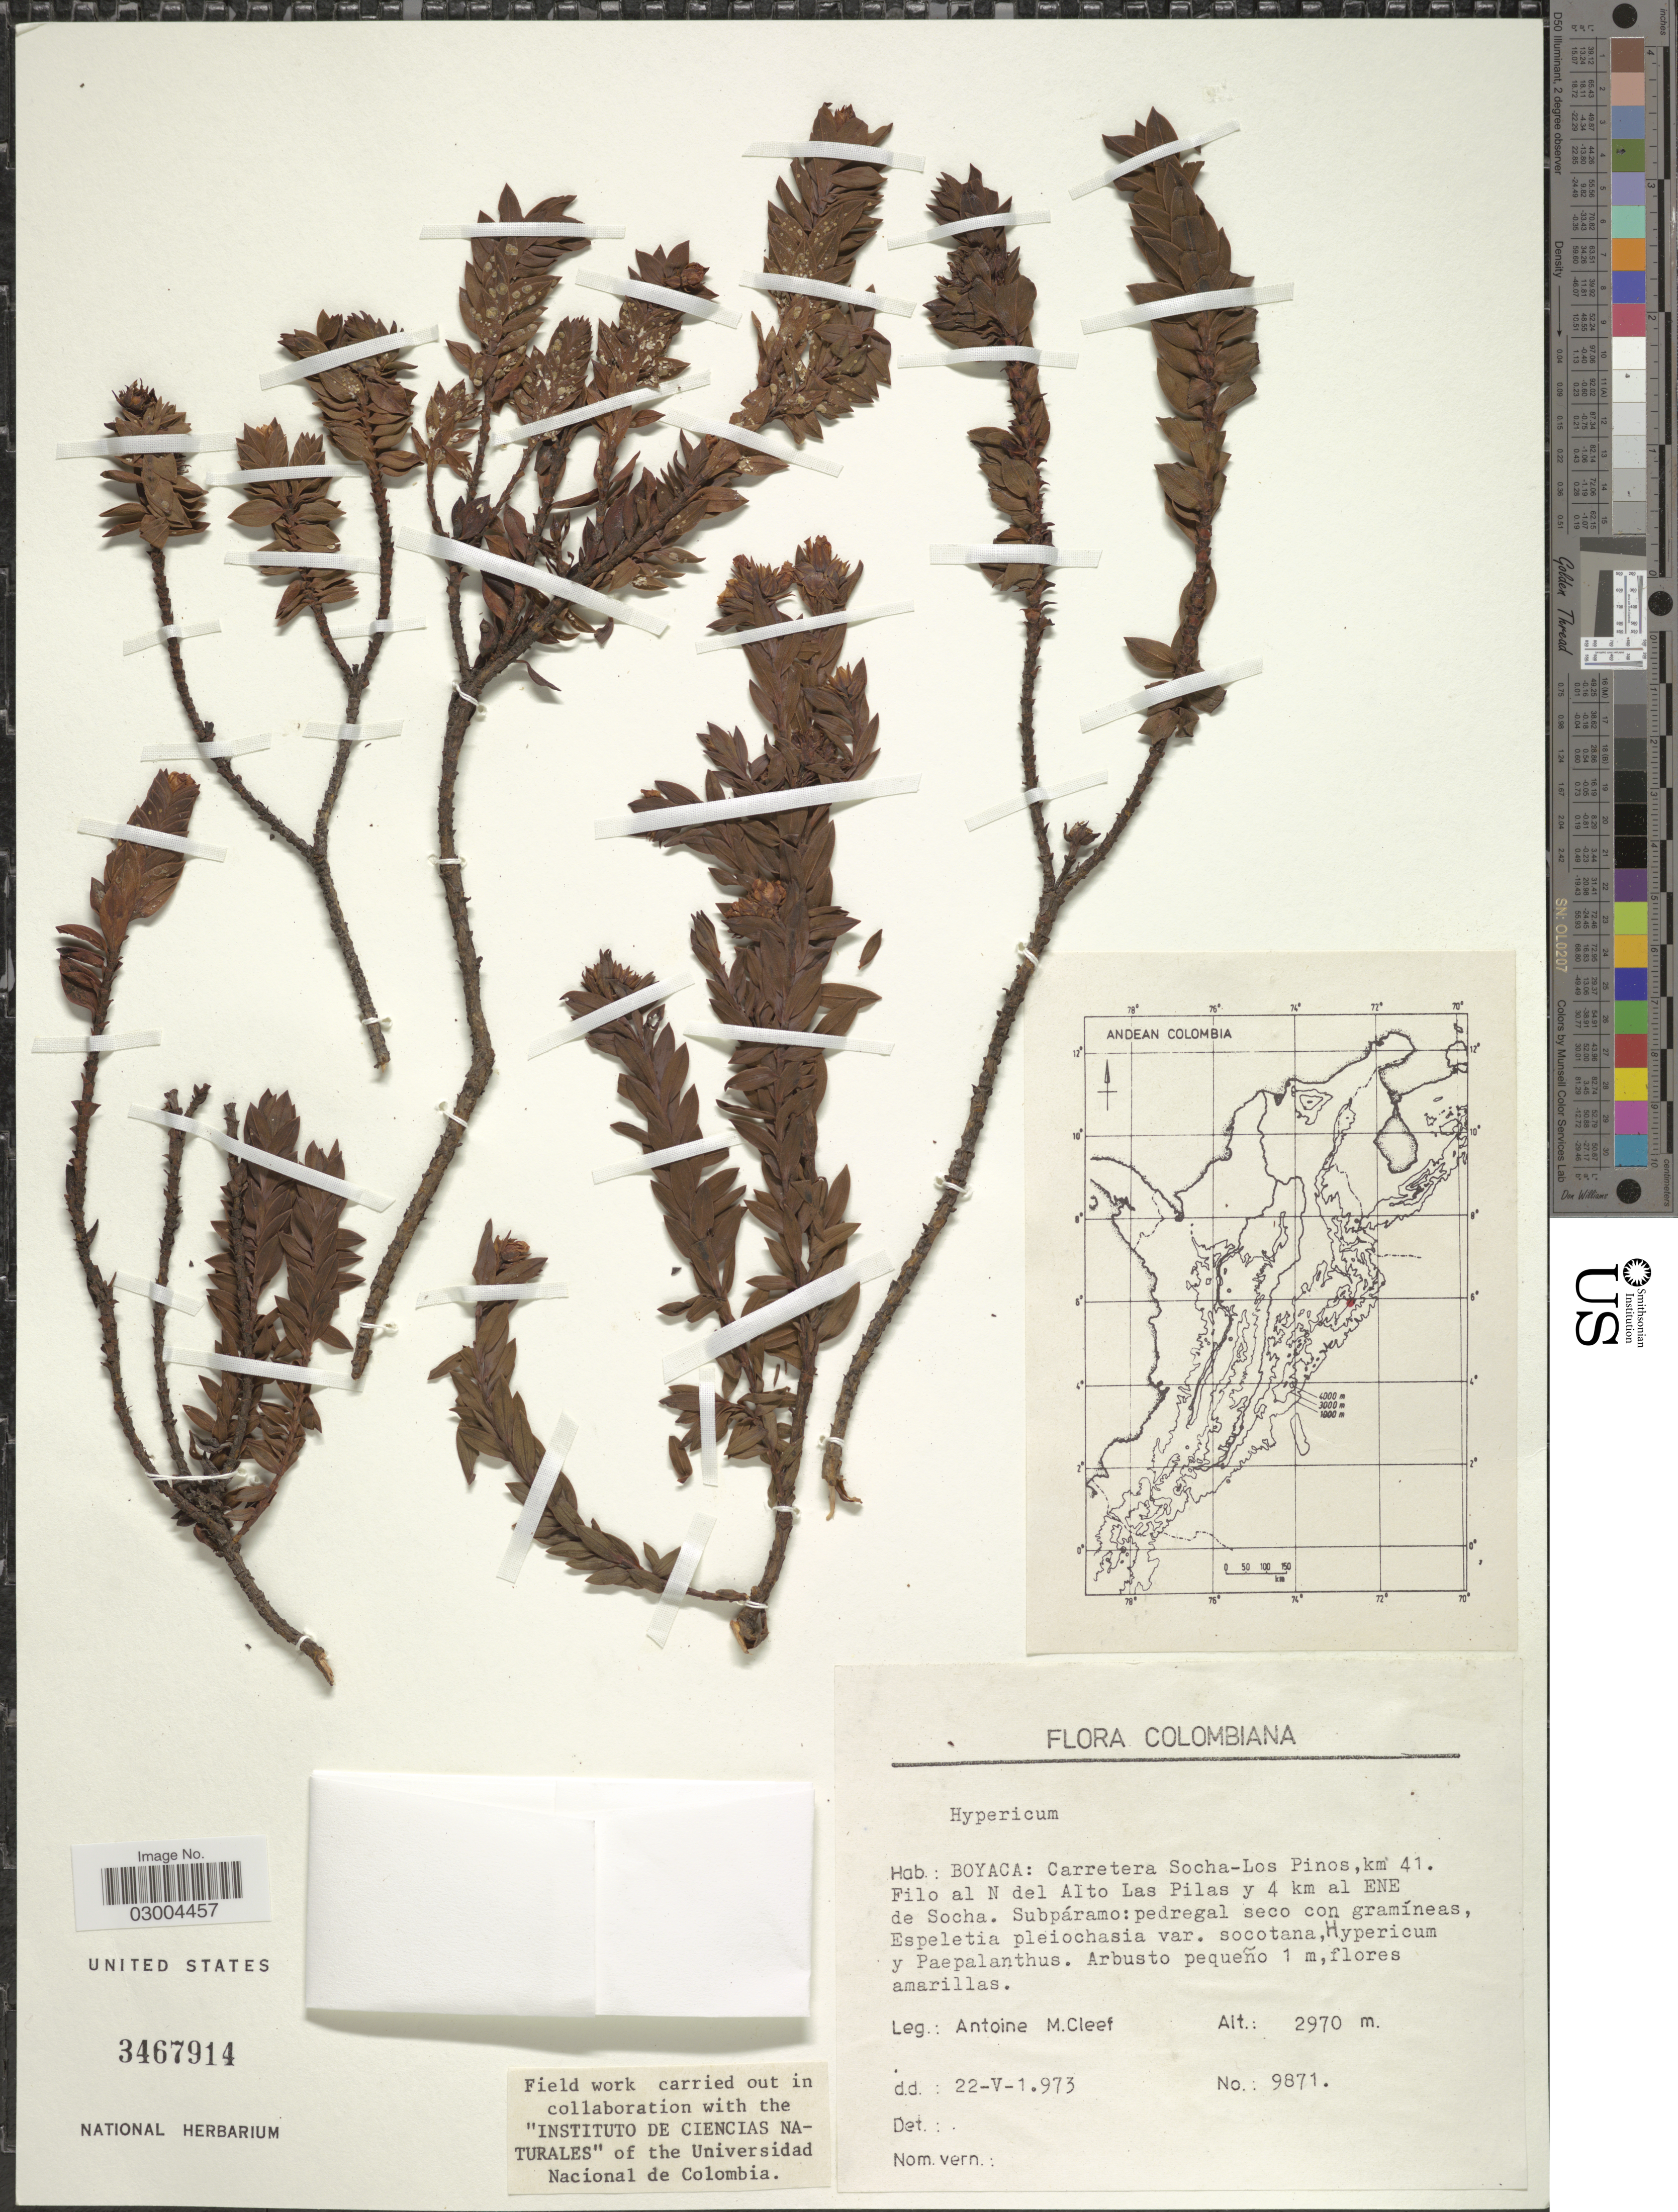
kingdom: Plantae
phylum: Tracheophyta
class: Magnoliopsida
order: Malpighiales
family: Hypericaceae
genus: Hypericum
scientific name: Hypericum sp.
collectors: A. M. Cleef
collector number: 9871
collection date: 1973-05-22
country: Colombia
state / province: Boyacá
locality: Carretera Socha-Los Pinos, km 41. Filo al N del Alto Las Pilas y 4 km al ENE de Socha.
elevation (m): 2970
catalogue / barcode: US 3467914